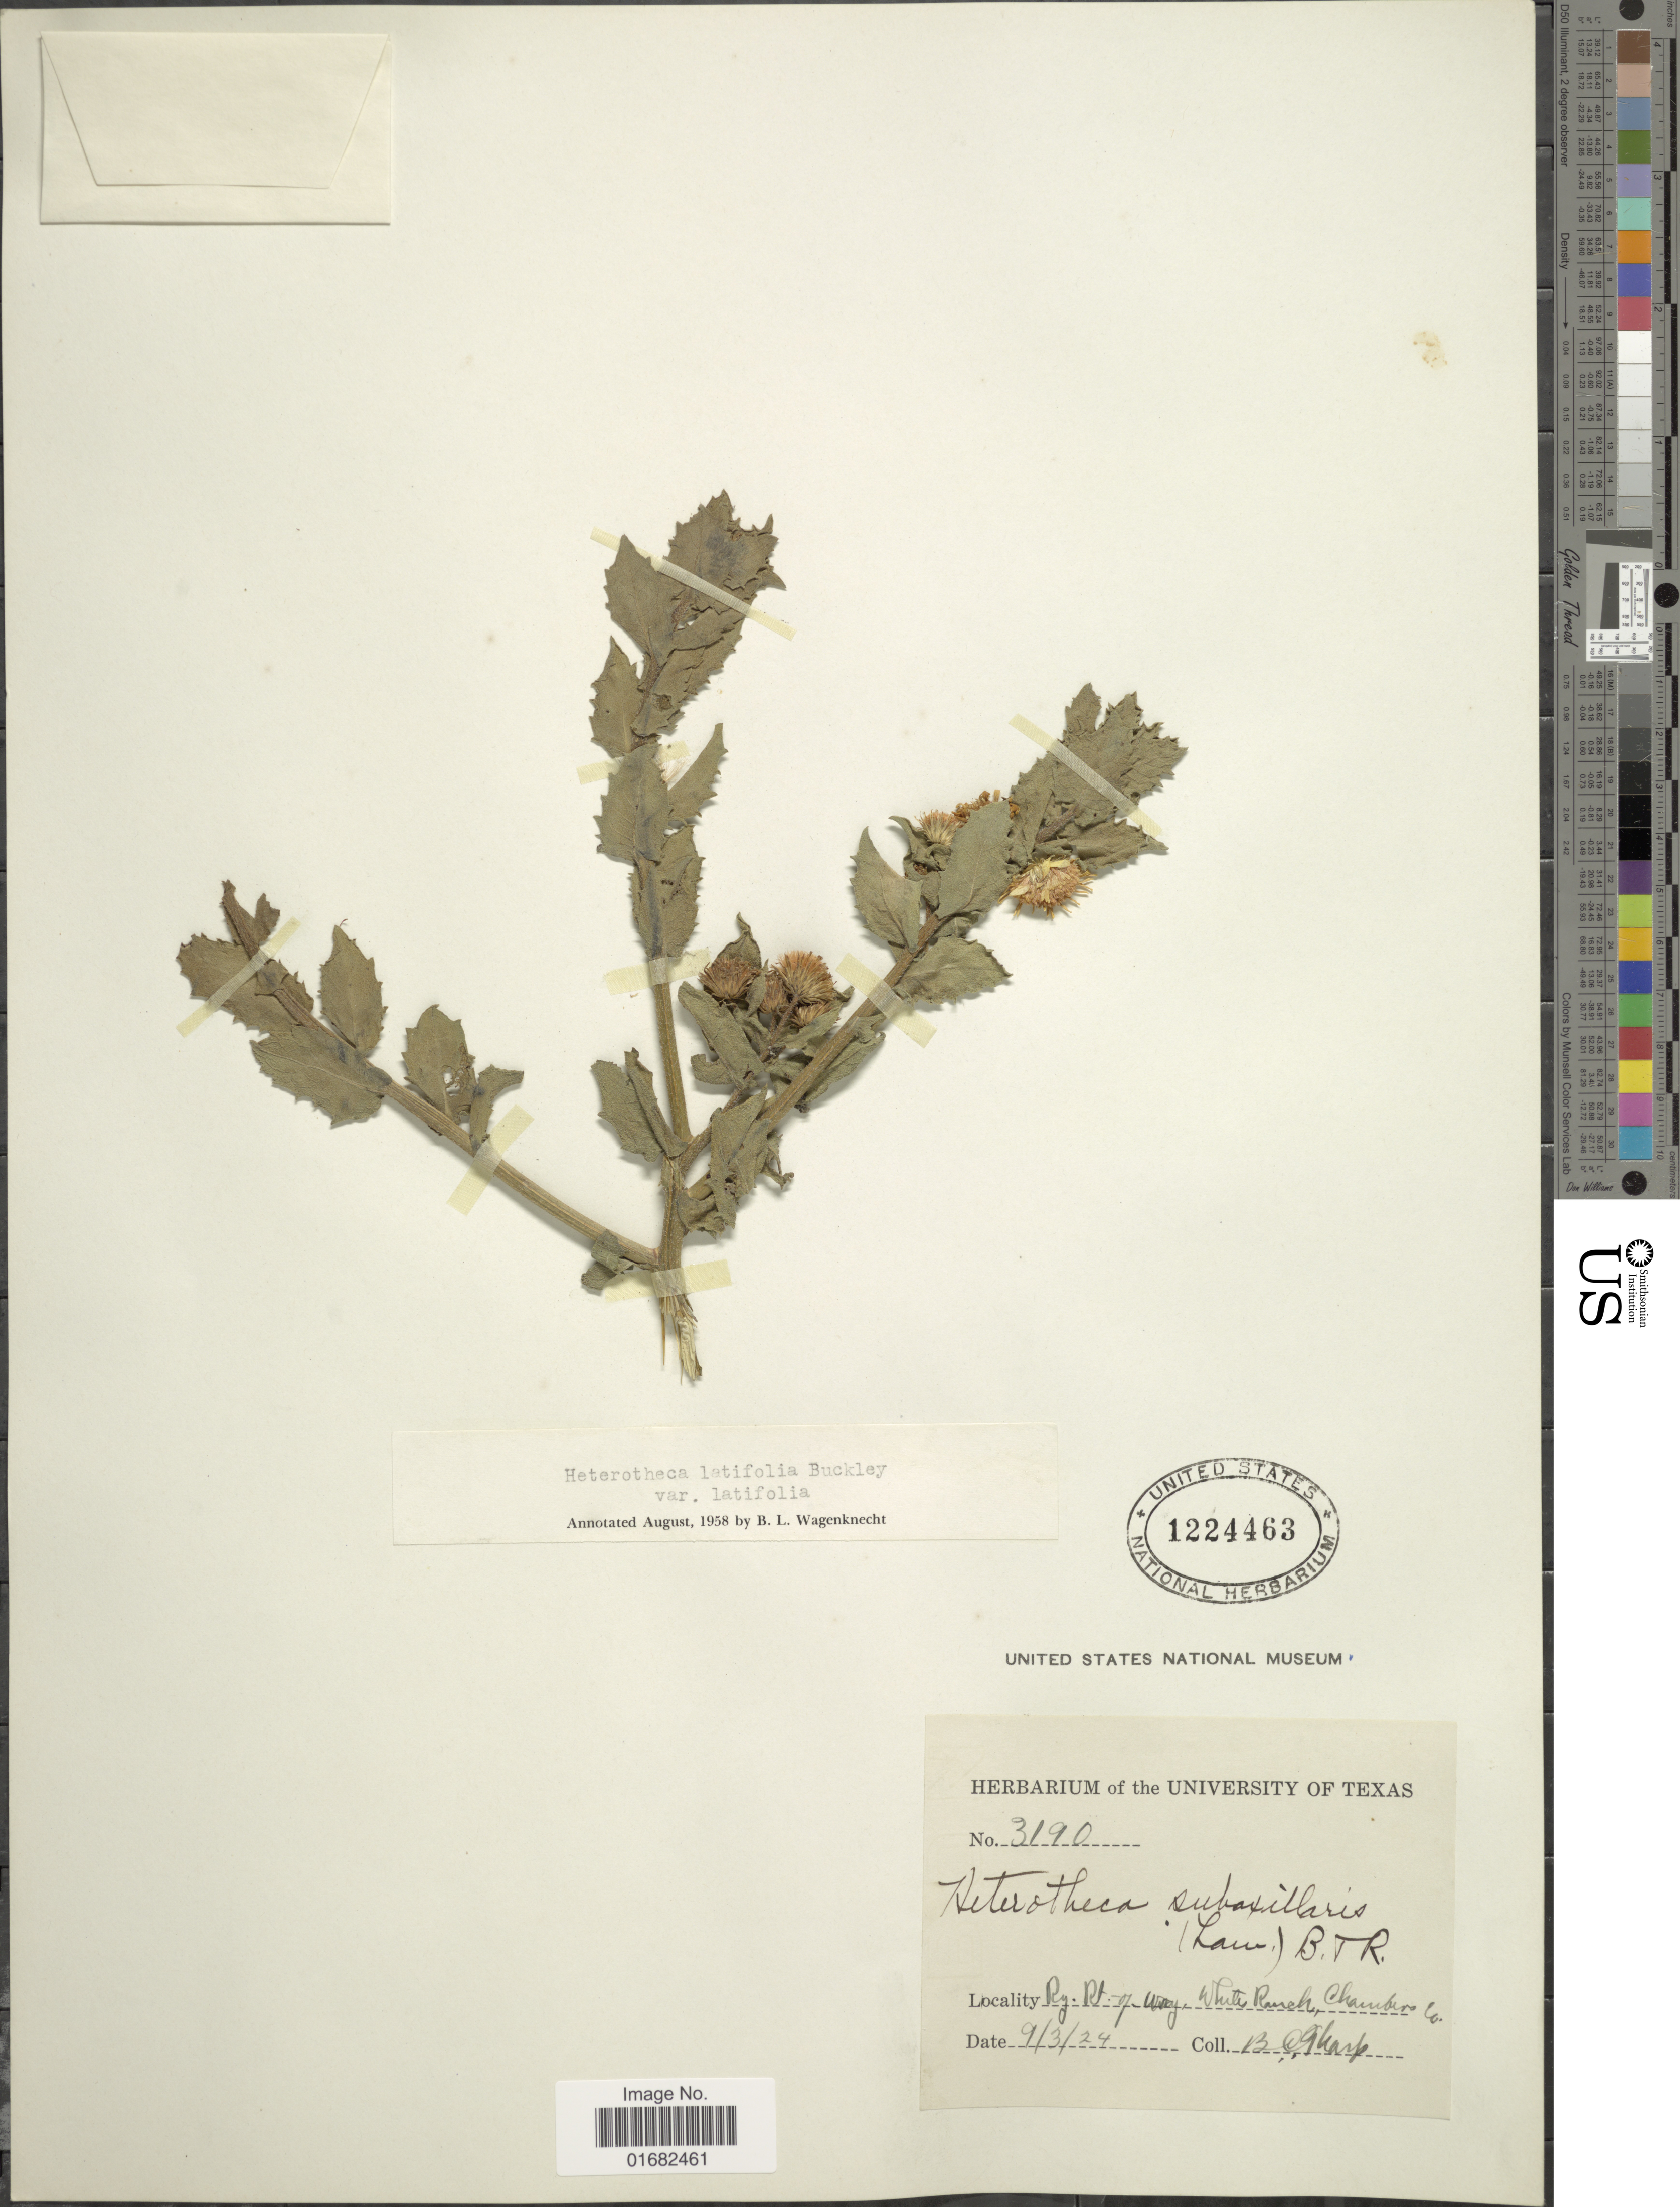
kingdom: Plantae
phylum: Tracheophyta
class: Magnoliopsida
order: Asterales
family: Asteraceae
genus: Heterotheca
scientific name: Heterotheca latifolia var. latifolia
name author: Buckley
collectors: B. C. Tharp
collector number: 3190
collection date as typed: Transcribed d/m/y: 3/9/24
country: United States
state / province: Texas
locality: Ry. Rt. of way. White Ranch, Chamber Co.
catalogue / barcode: US 1224463